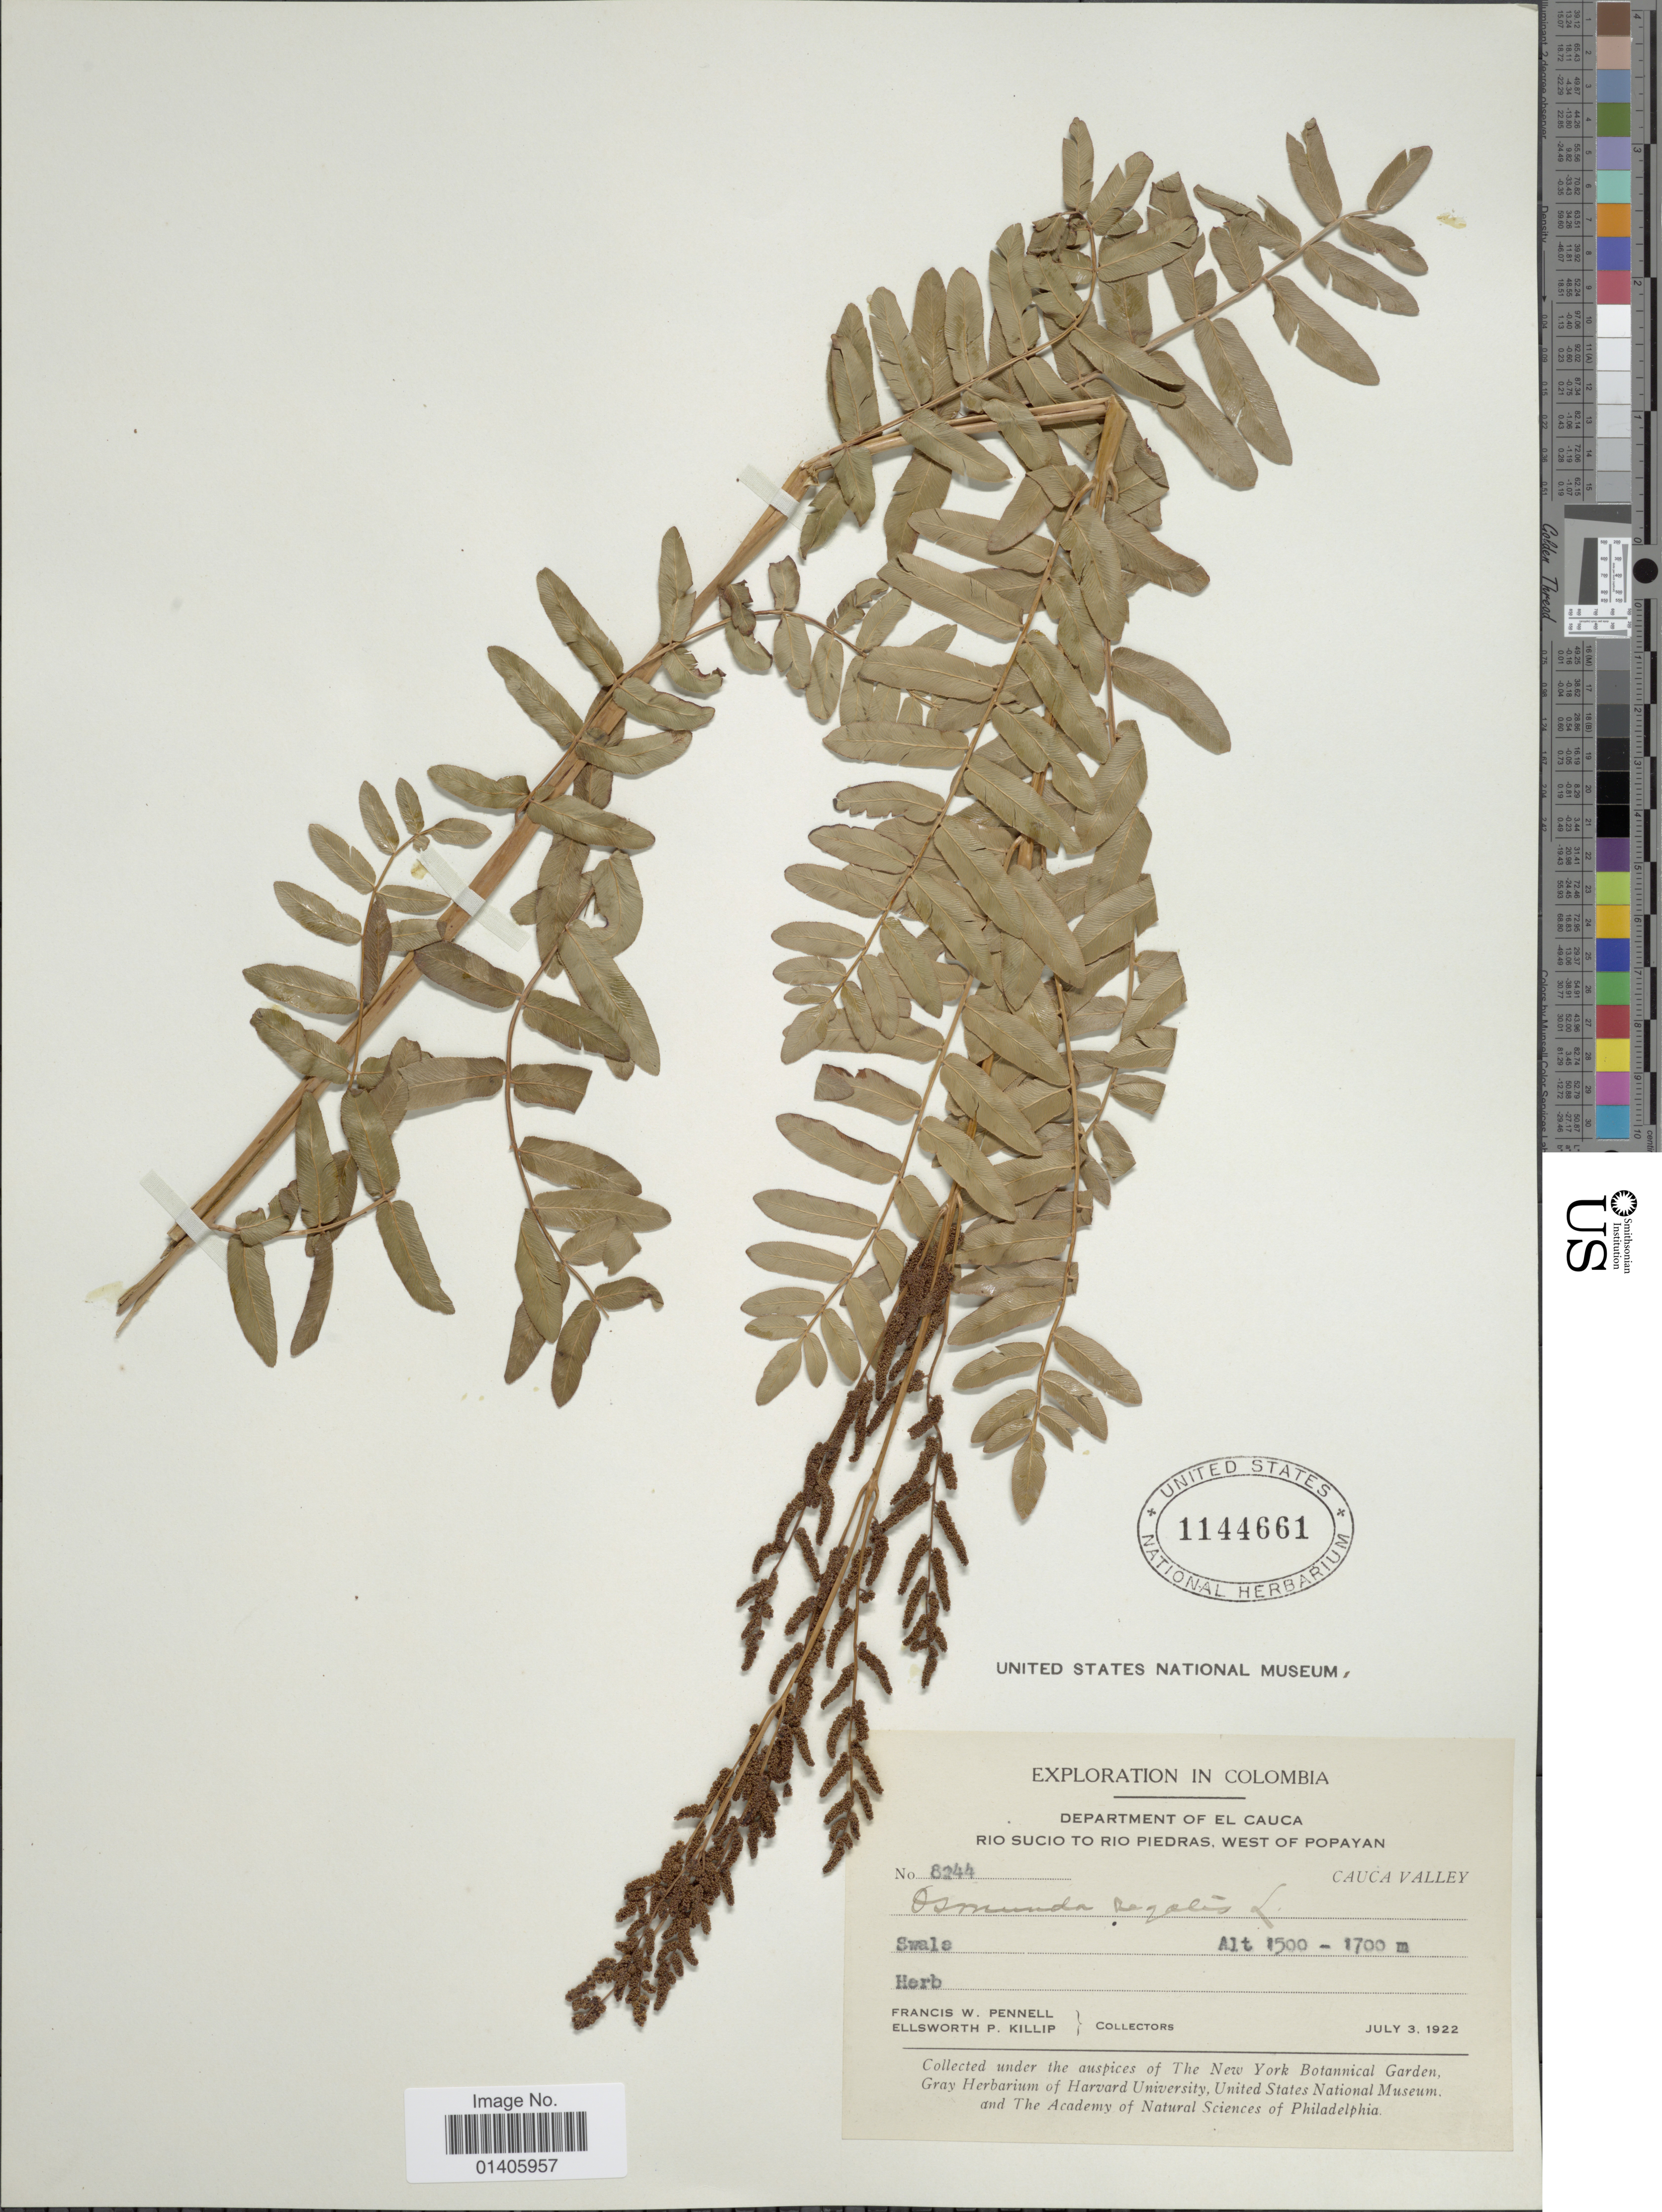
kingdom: Plantae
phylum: Tracheophyta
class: Polypodiopsida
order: Osmundales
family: Osmundaceae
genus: Osmunda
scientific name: Osmunda regalis var. palustris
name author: (Schrad.) C. Chr. ex Angely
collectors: F. W. Pennell & E. P. Killip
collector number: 8244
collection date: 1922-07-03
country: Colombia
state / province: Cauca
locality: Rio Sucio to Rio Piedras, West of Popayan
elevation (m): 1500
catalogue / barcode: US 1144661